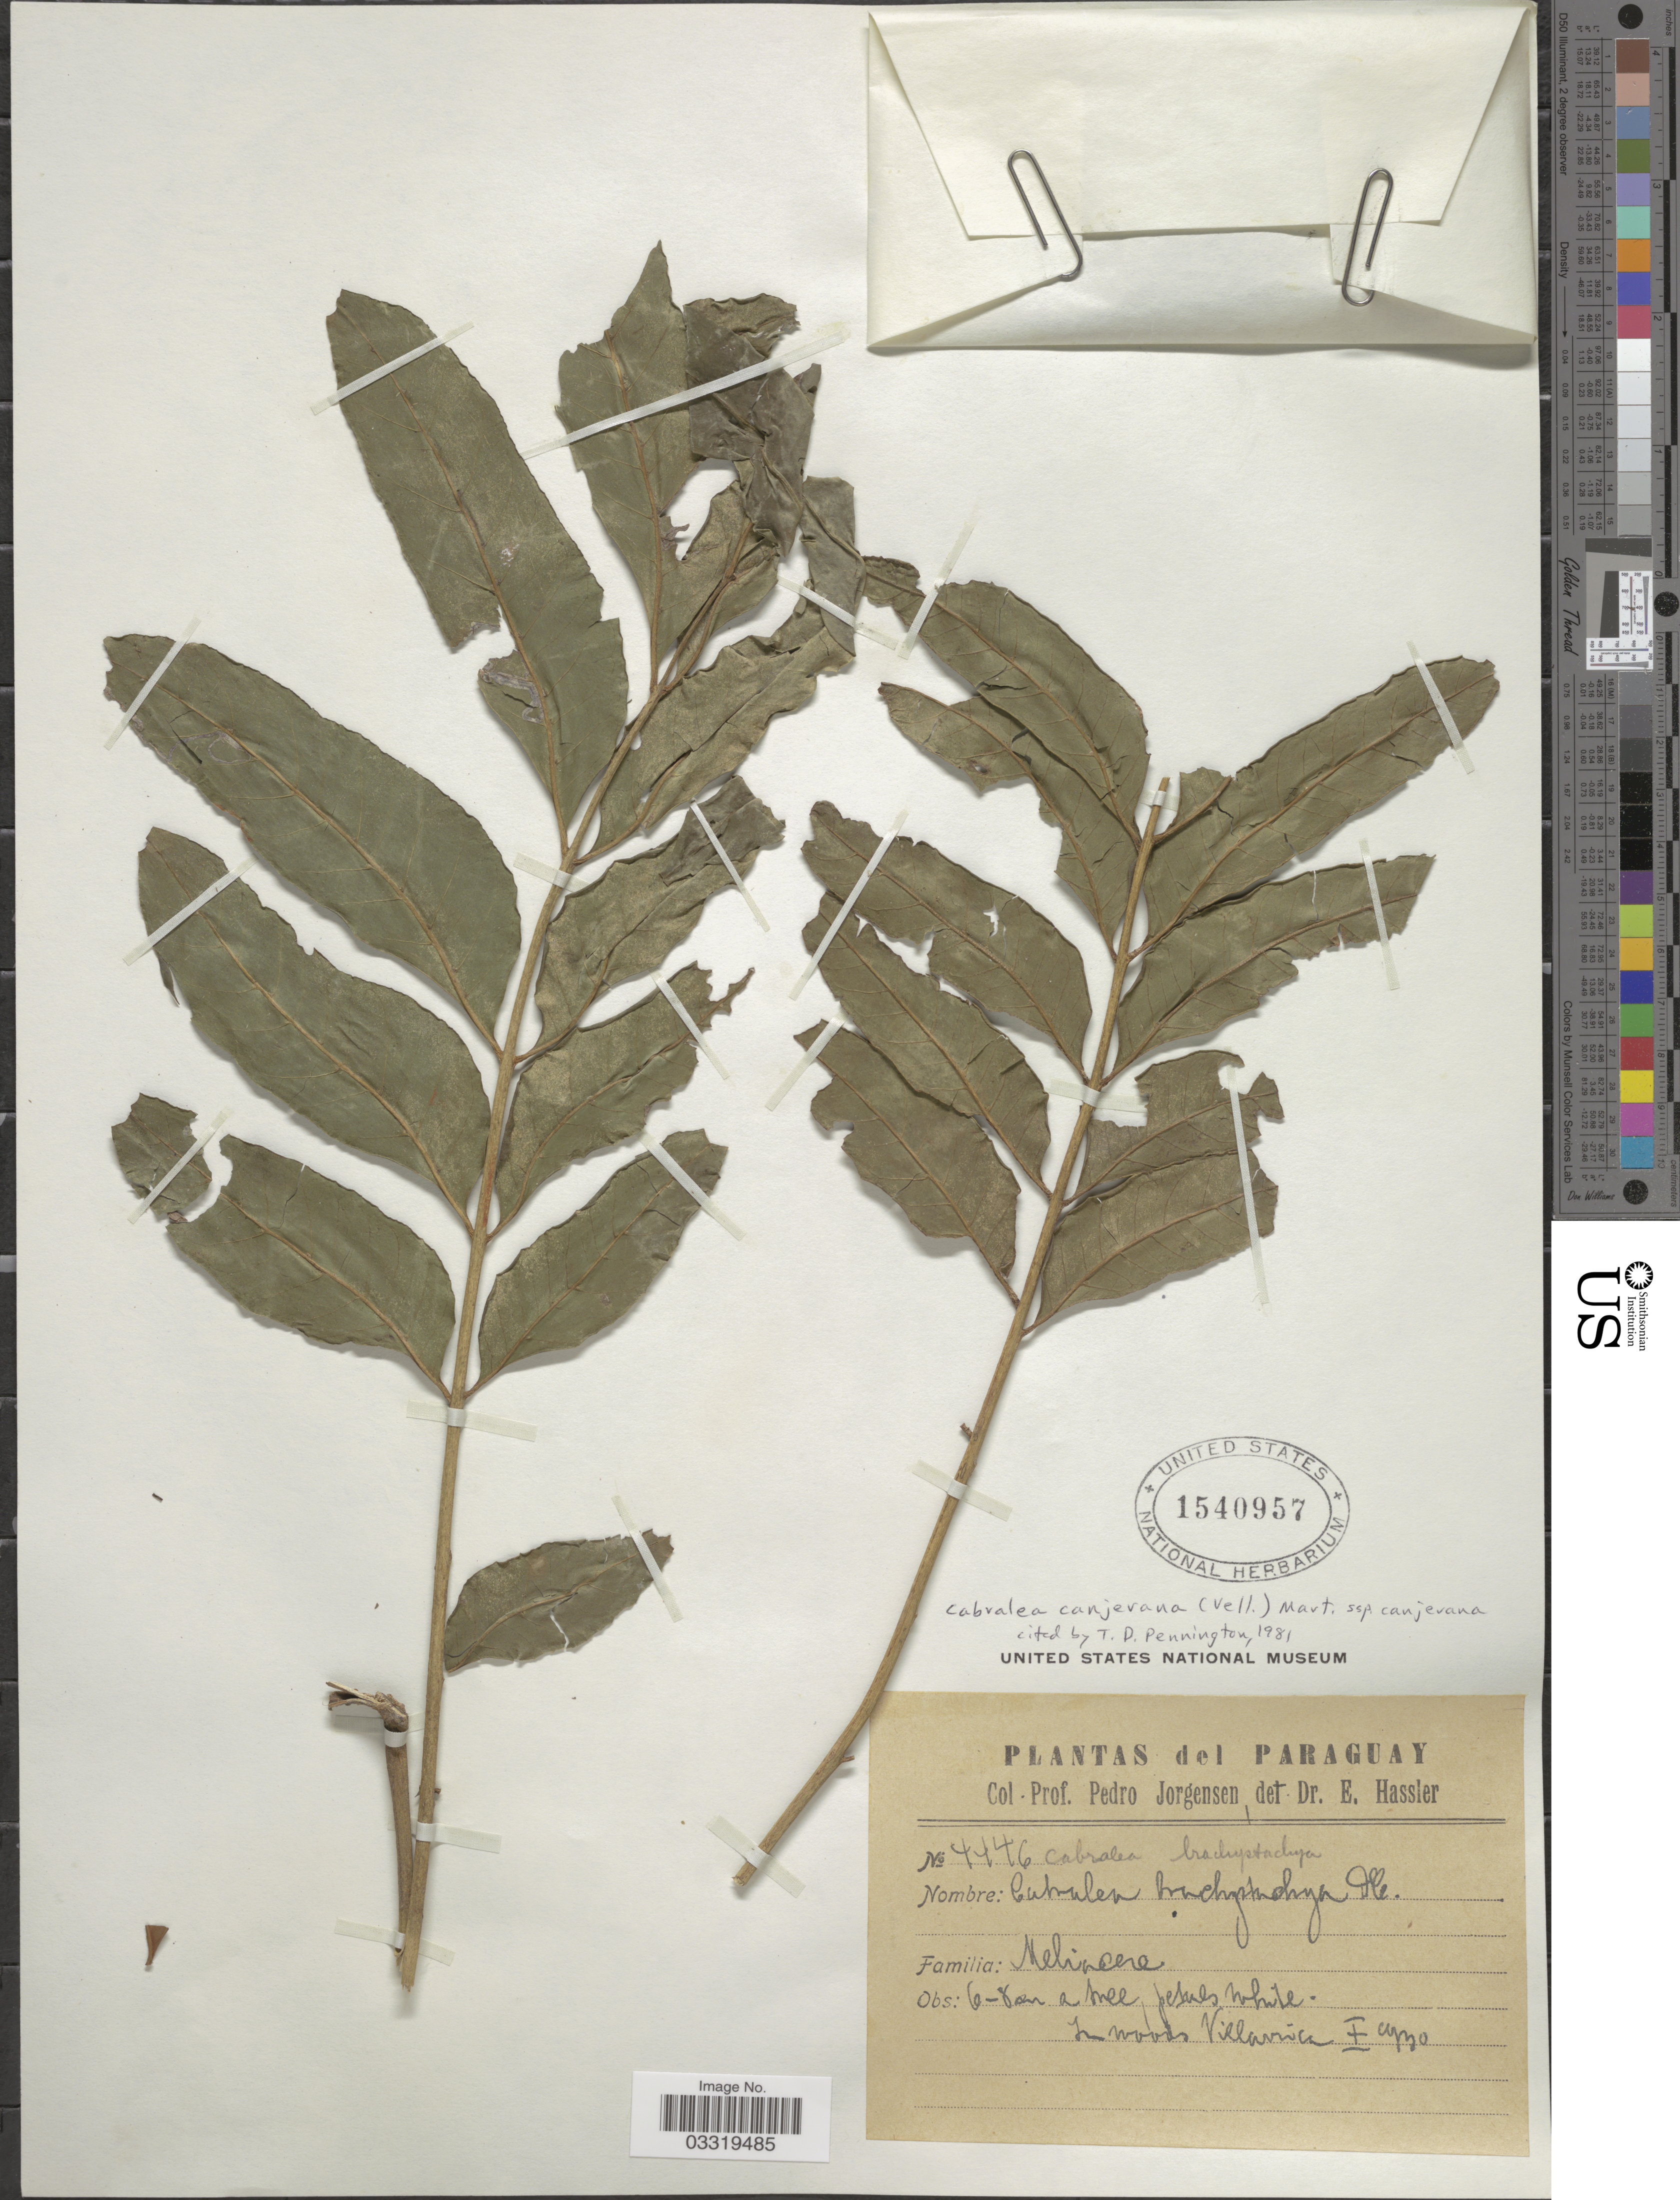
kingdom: Plantae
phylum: Tracheophyta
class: Magnoliopsida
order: Sapindales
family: Meliaceae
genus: Cabralea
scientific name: Cabralea canjerana subsp. canjerana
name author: (Vell.) Mart.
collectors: P. Jörgensen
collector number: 4446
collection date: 1930-10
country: Paraguay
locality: In woods Villarrica.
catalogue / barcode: US 1540957